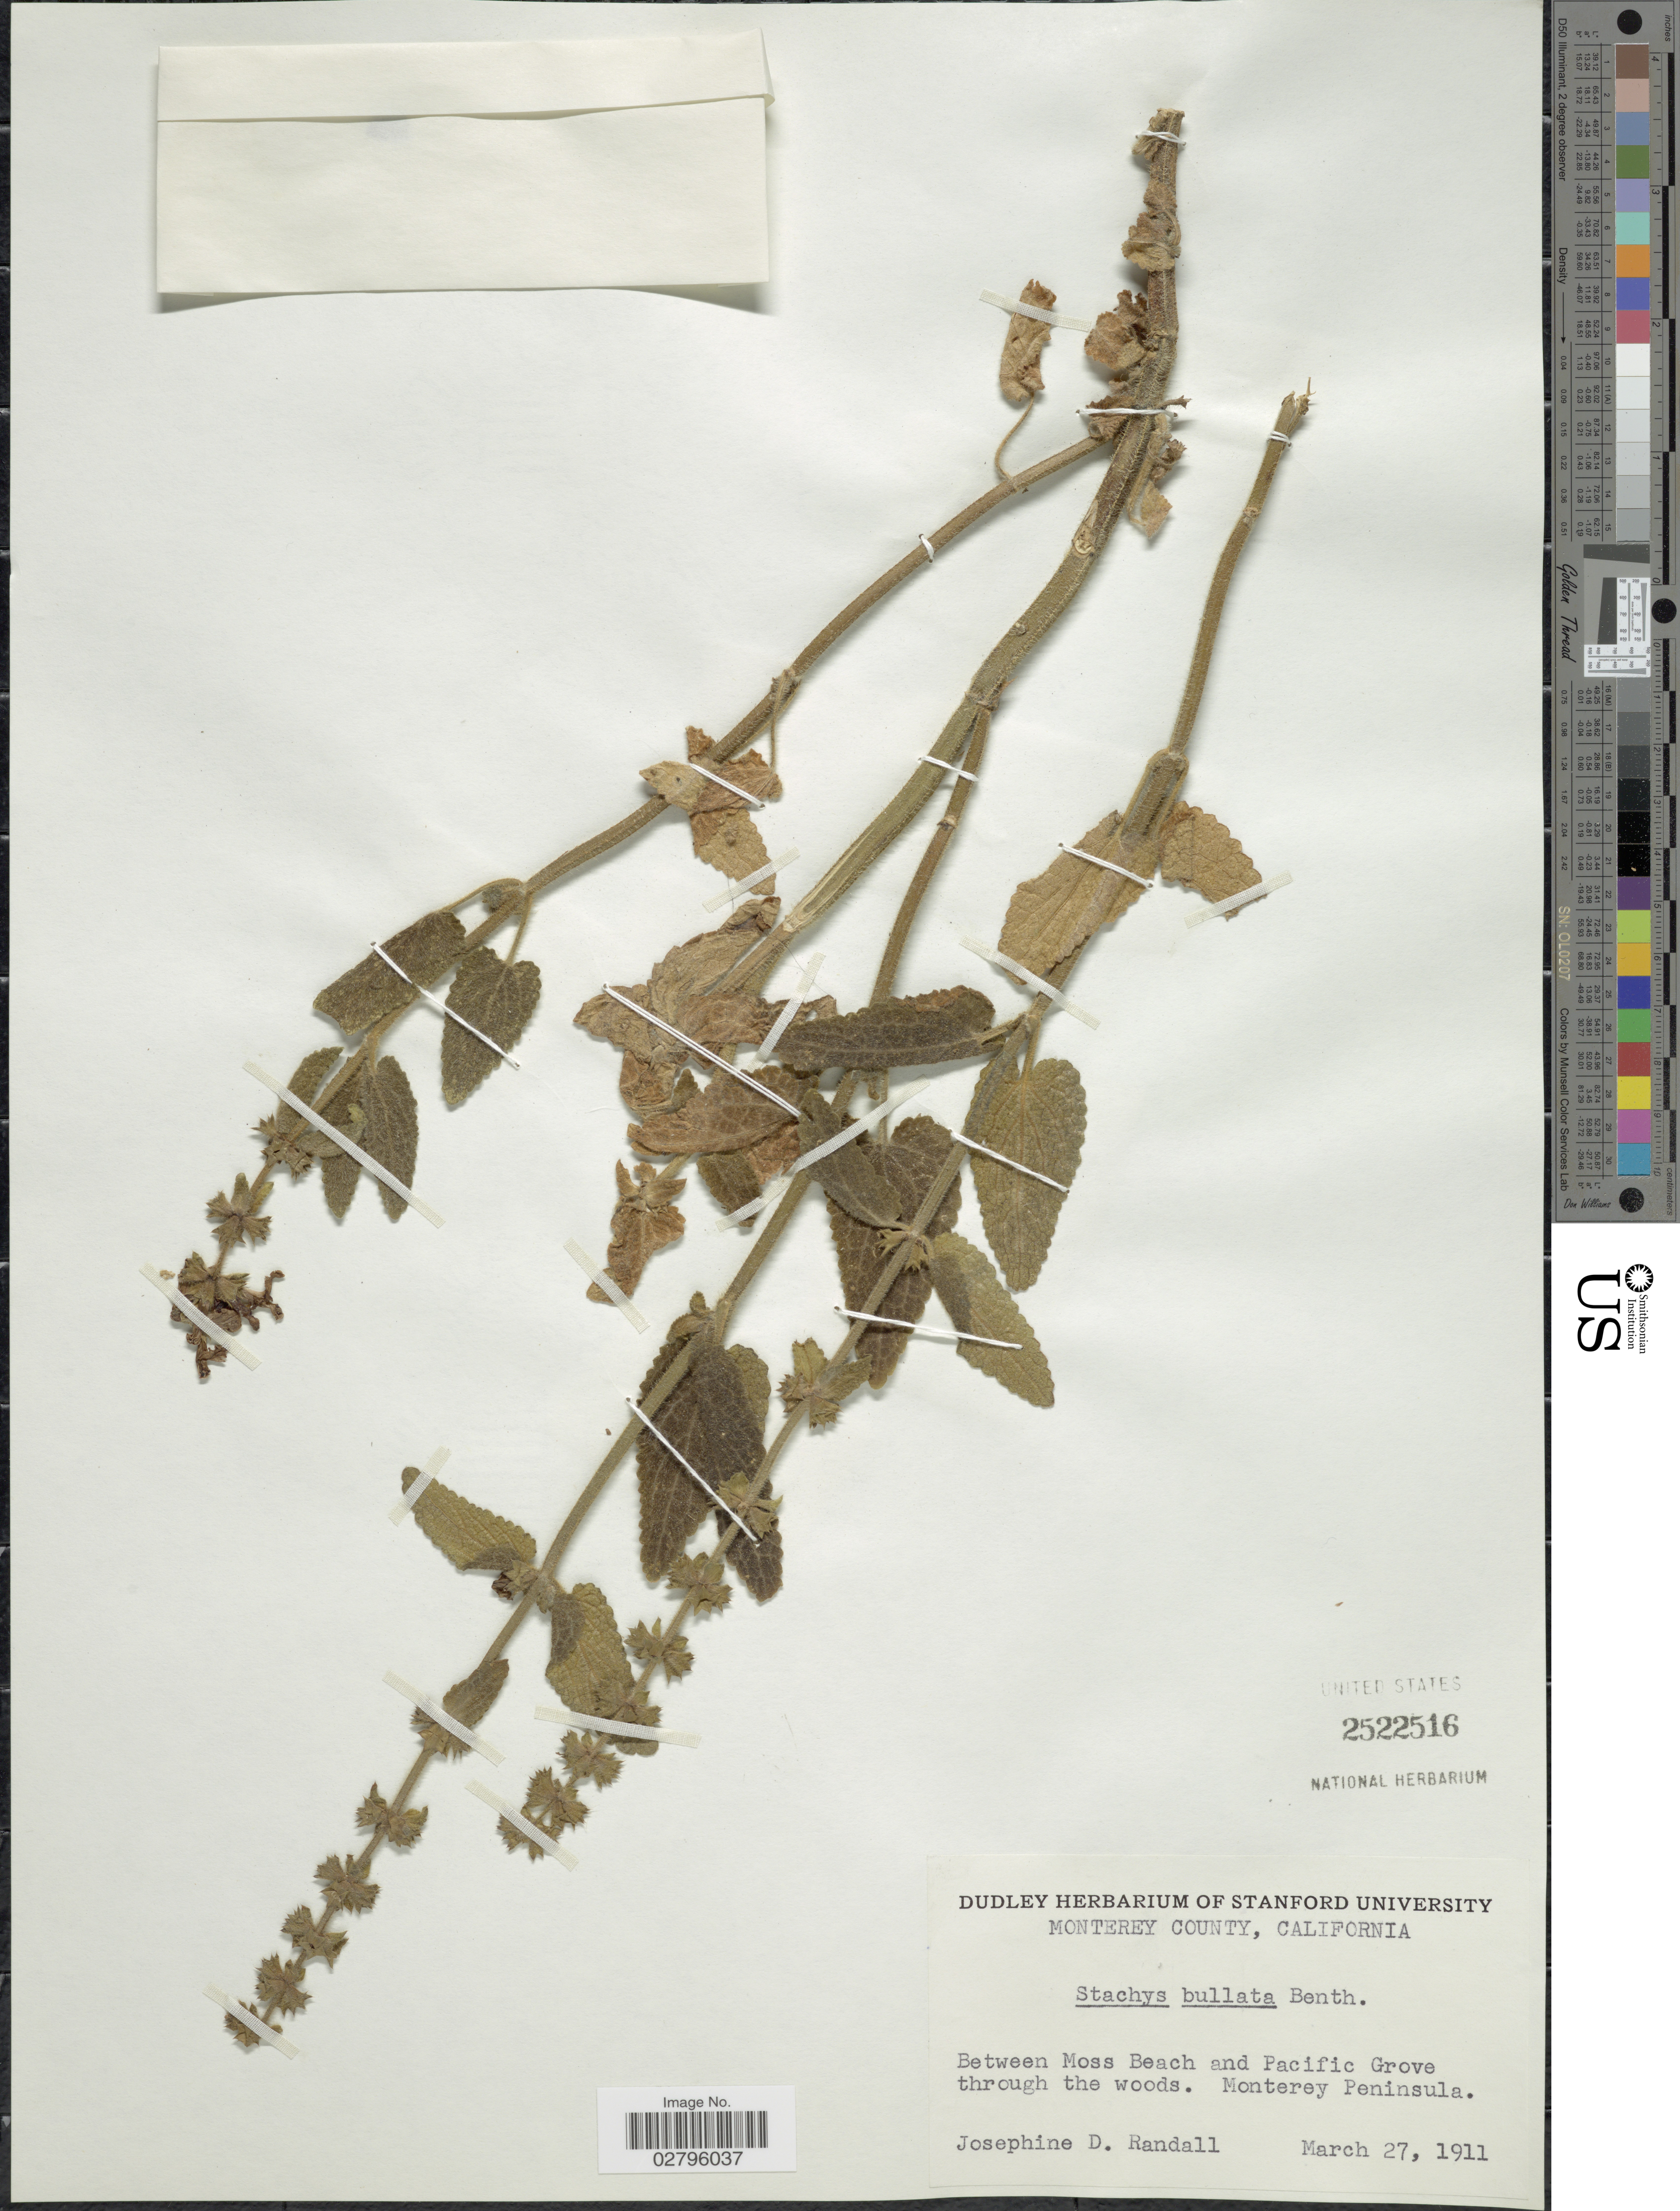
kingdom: Plantae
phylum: Tracheophyta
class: Magnoliopsida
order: Lamiales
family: Lamiaceae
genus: Stachys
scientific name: Stachys bullata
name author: Benth.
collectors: J. Randall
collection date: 1911-03-27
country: United States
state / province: California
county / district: Monterey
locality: Monterey County, Between Moss Beach and Paciific Grove through the woods. Monterey Peninsula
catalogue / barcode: US 2522516